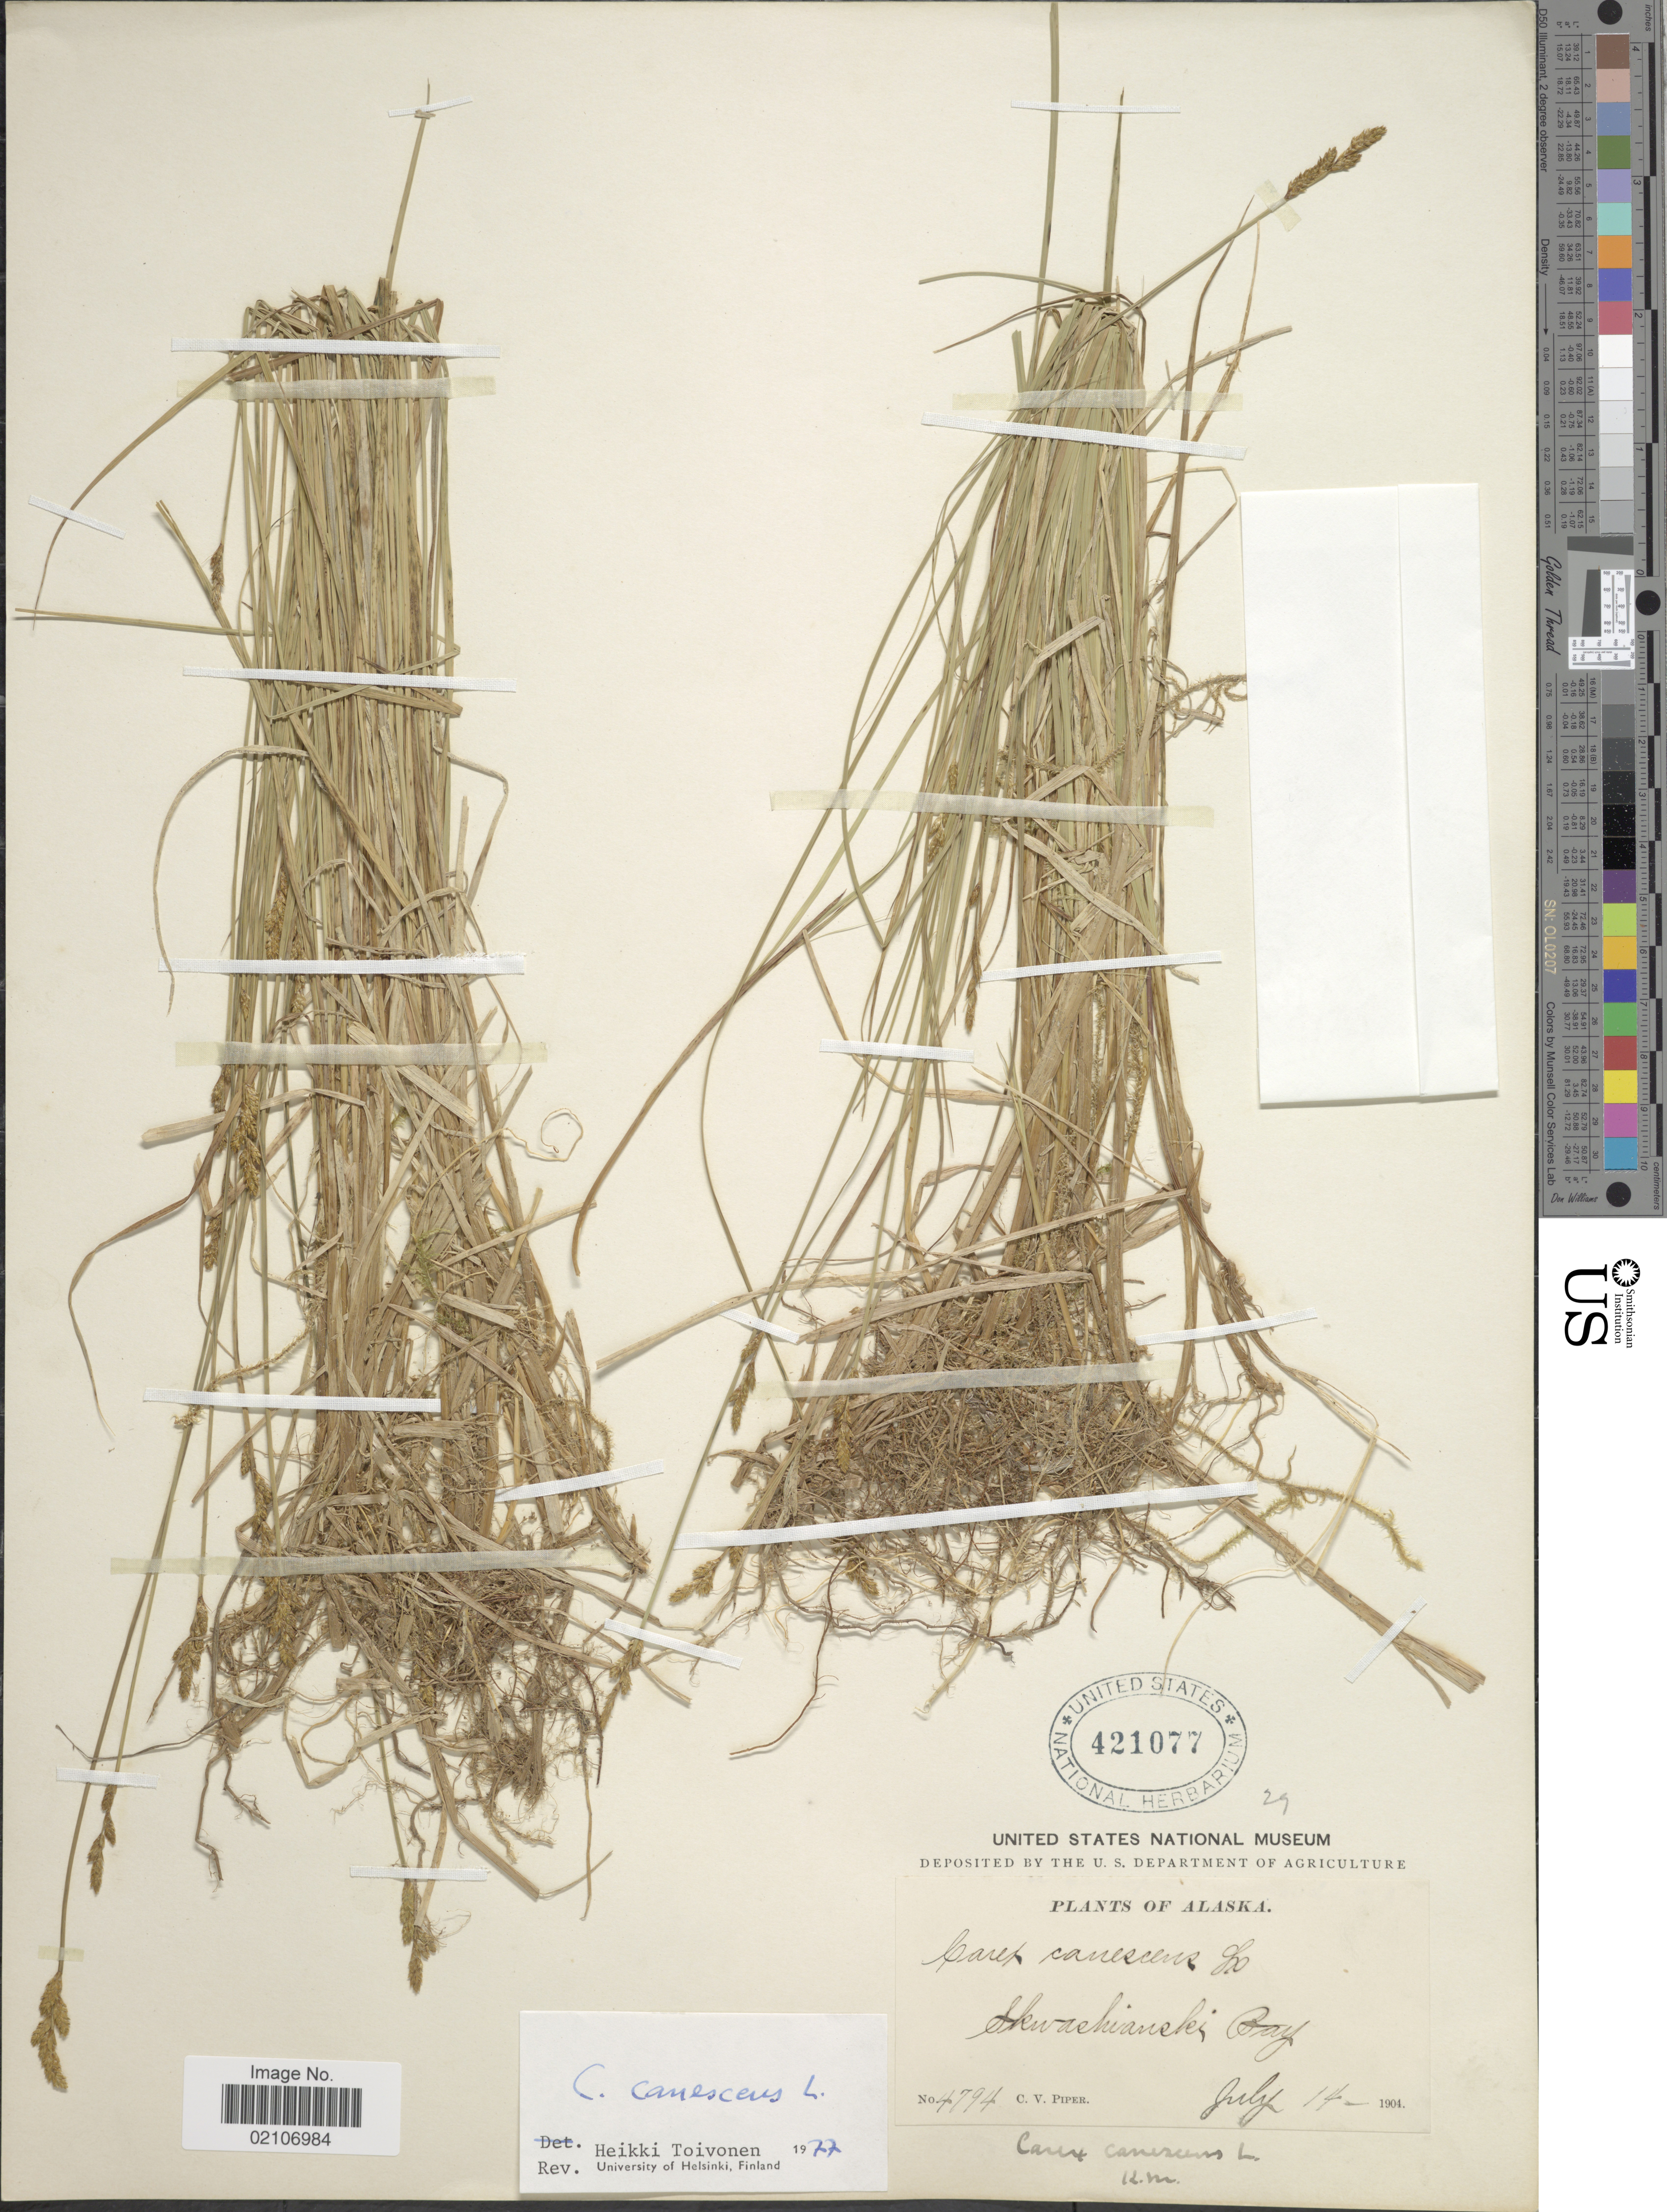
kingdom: Plantae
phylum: Tracheophyta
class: Liliopsida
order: Poales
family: Cyperaceae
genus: Carex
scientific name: Carex canescens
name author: L.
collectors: C. V. Piper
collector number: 4794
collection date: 1904-07-14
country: United States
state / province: Alaska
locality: Skwashianski Bay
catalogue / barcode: US 421077